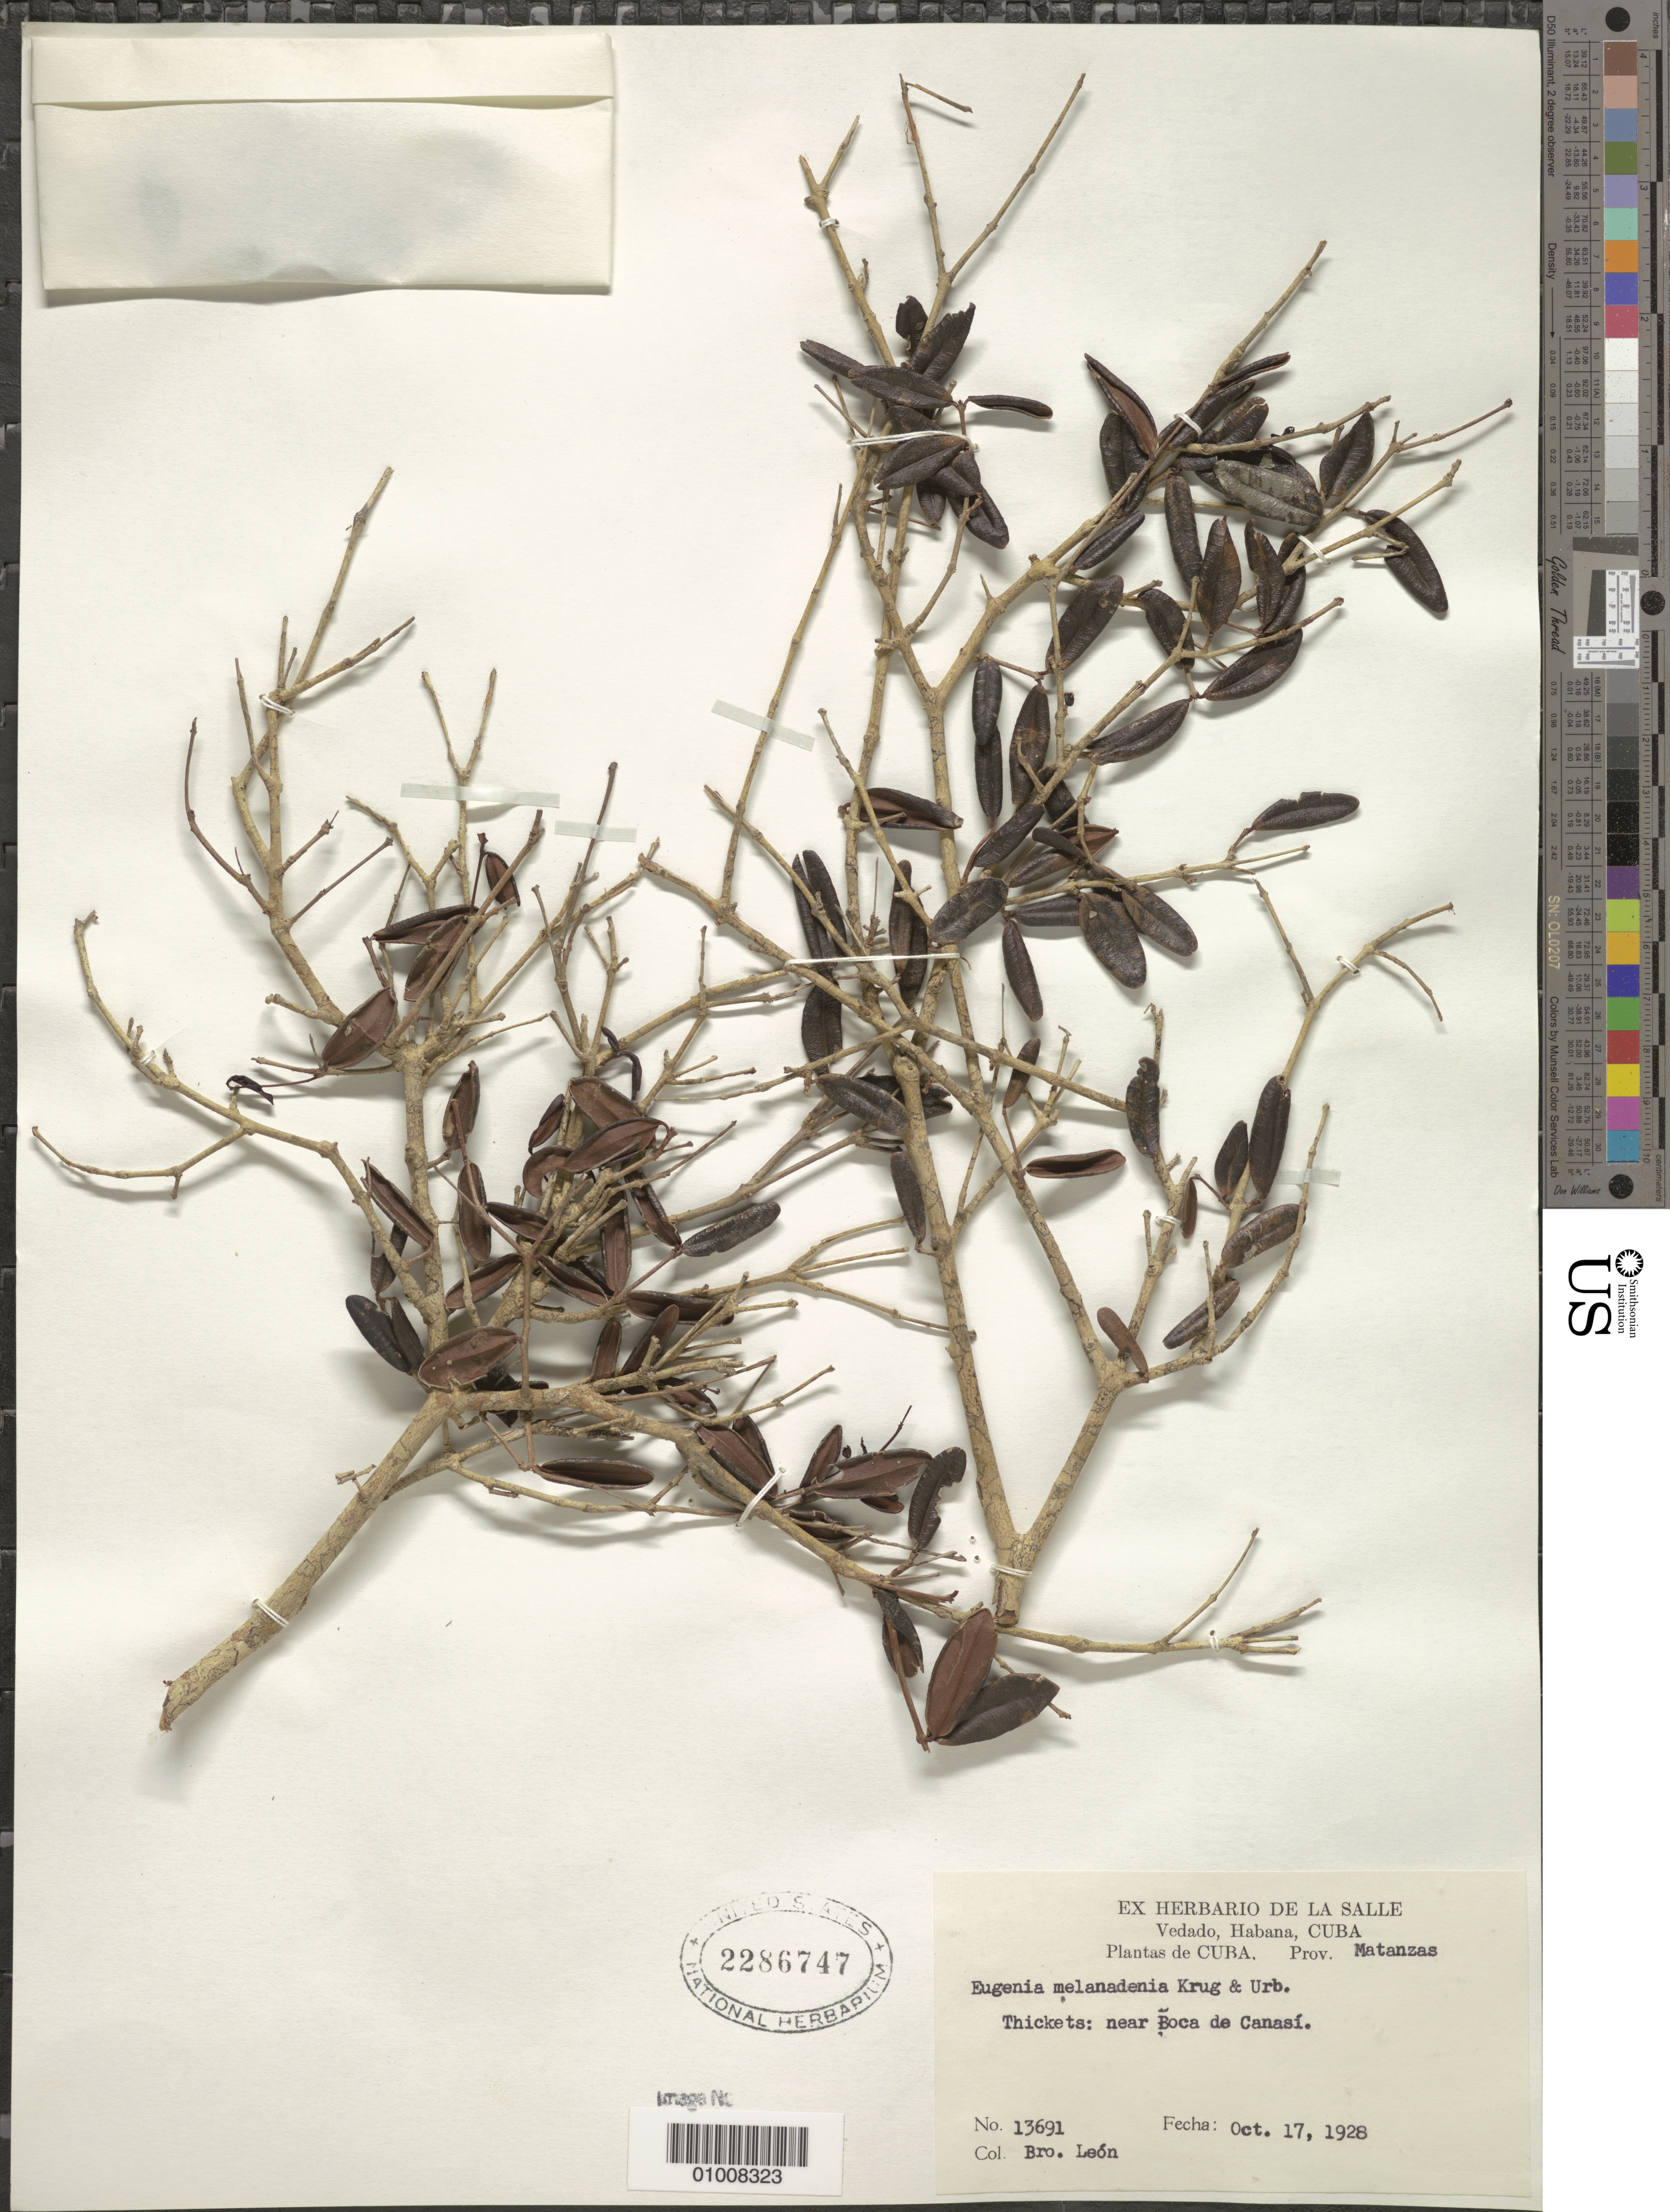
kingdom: Plantae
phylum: Tracheophyta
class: Magnoliopsida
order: Myrtales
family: Myrtaceae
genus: Eugenia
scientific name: Eugenia melanadenia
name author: Krug & Urb.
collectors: Bro. León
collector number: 13691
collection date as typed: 17 Oct 1928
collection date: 1928-10-17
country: Cuba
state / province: Matanzas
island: Cuba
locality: Near Boca de Canasí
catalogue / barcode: US 2286747